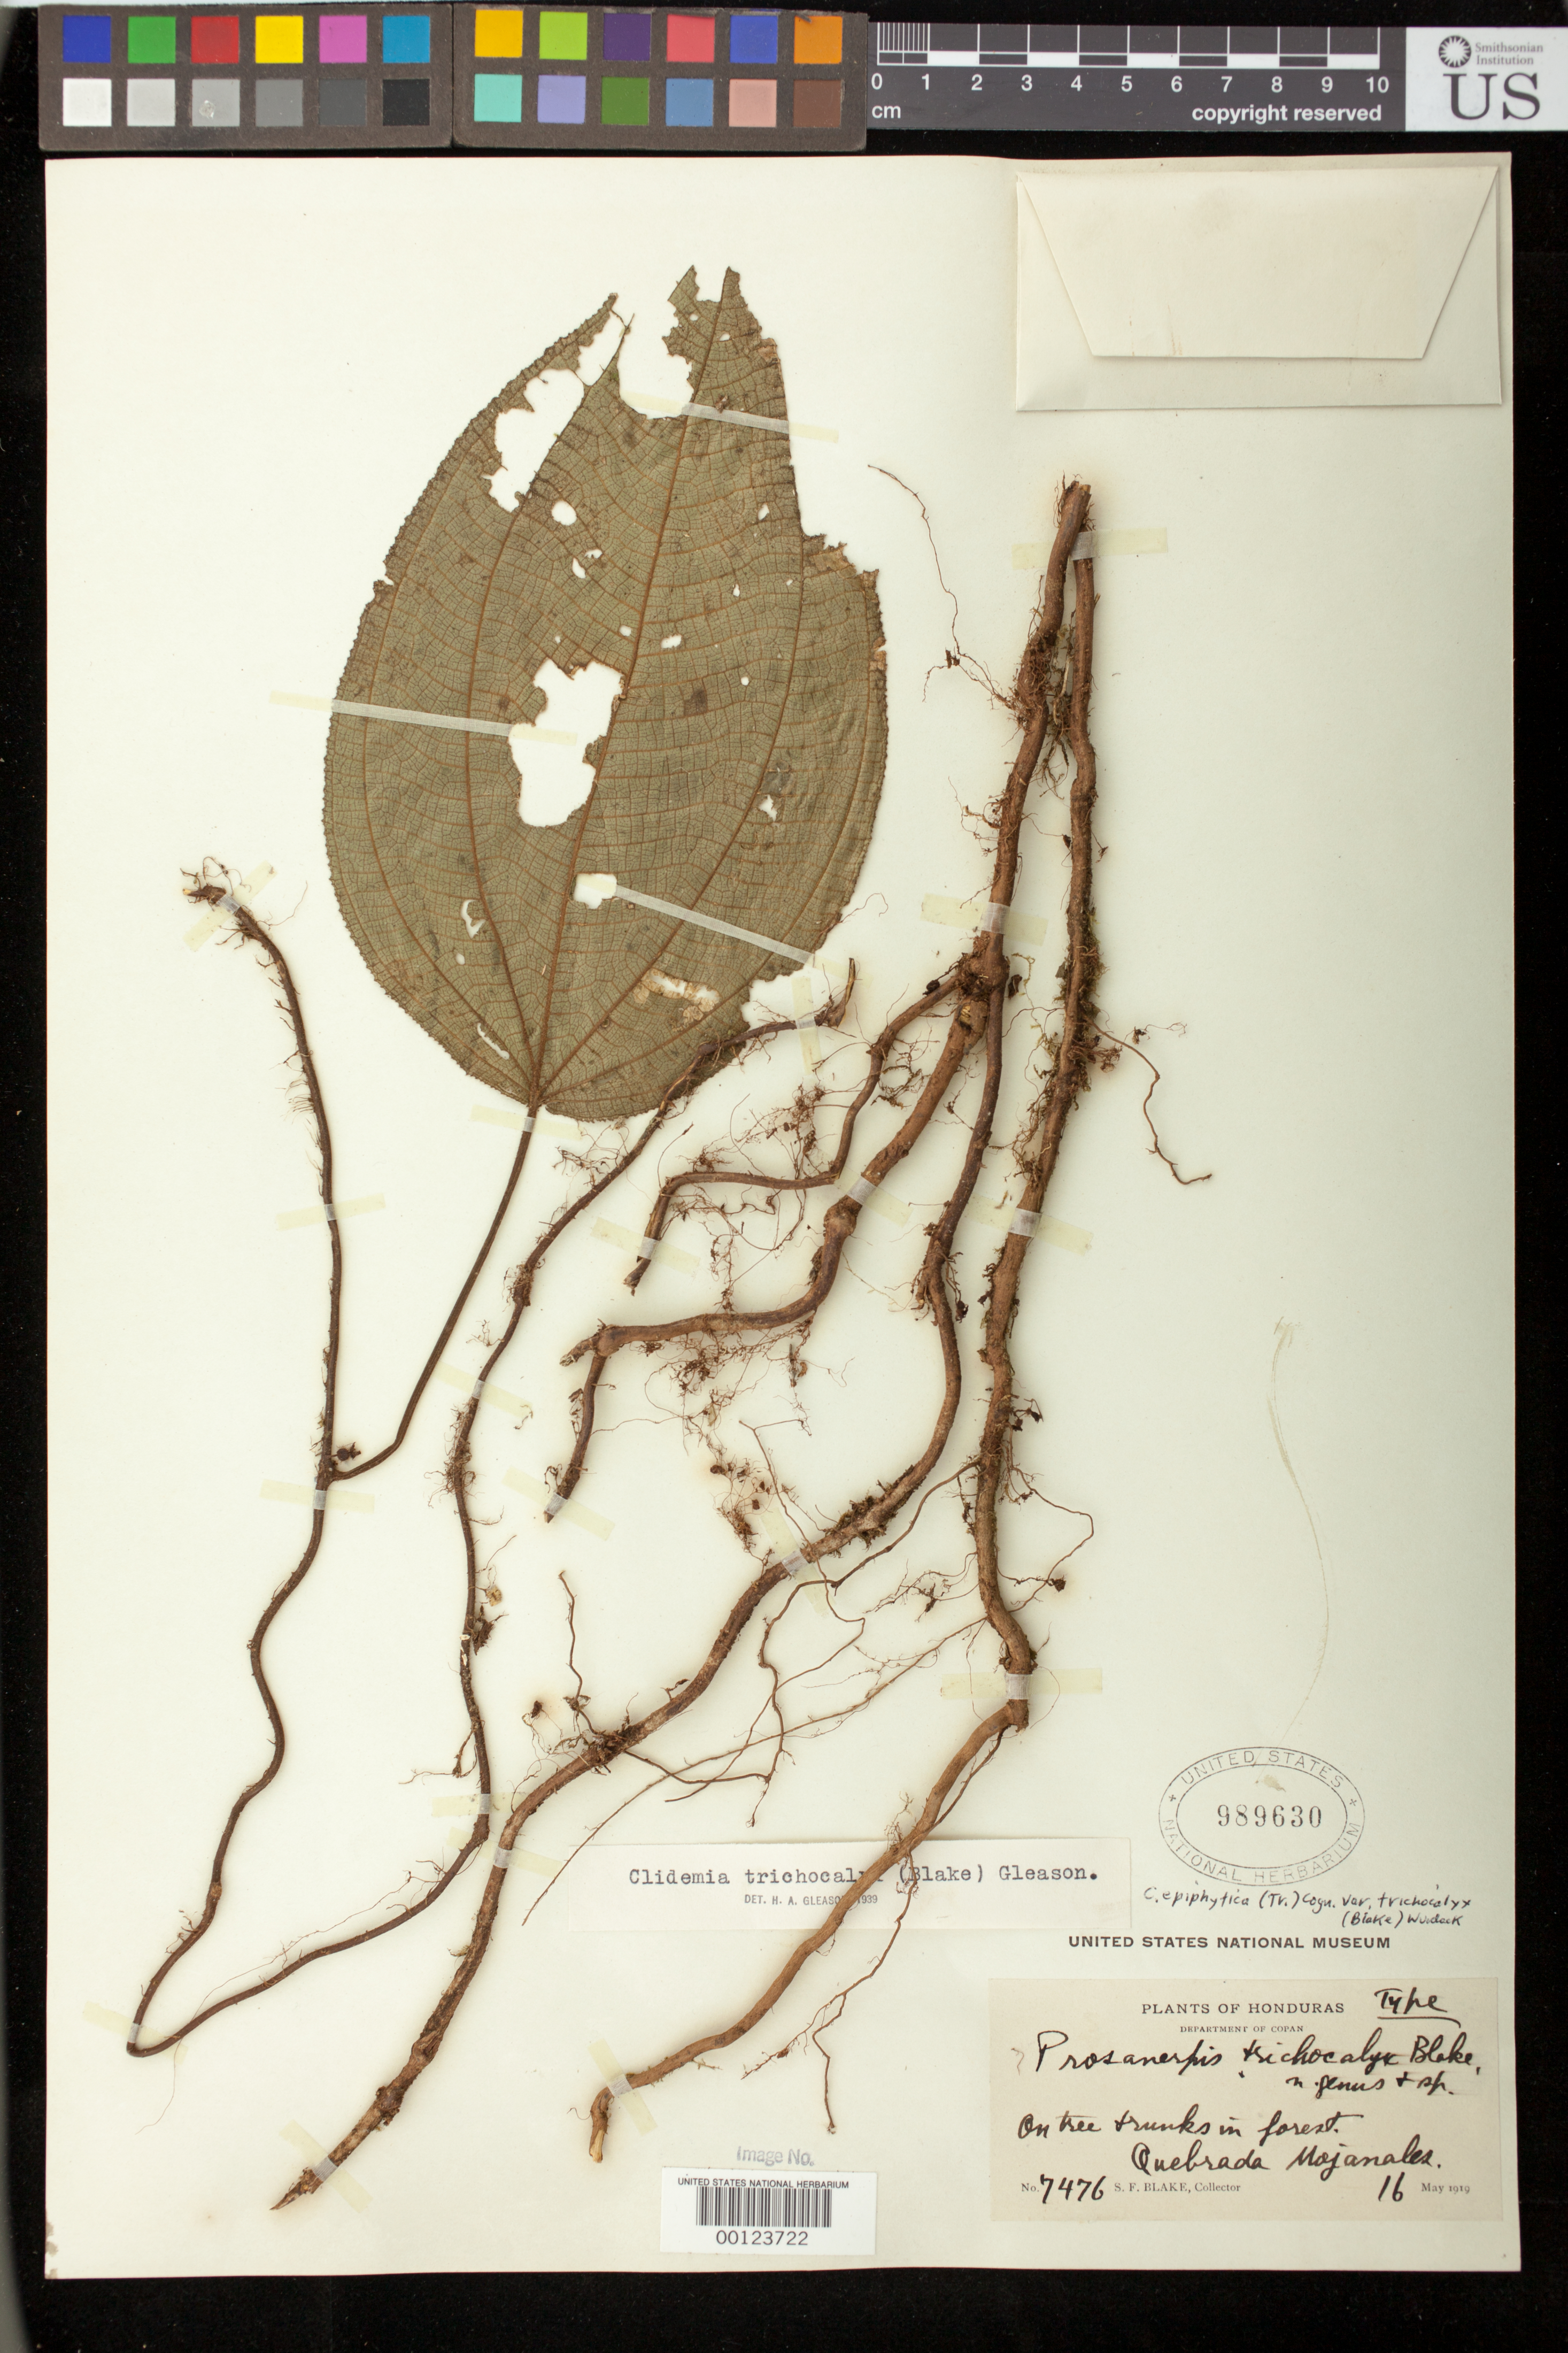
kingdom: Plantae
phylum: Tracheophyta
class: Magnoliopsida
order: Myrtales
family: Melastomataceae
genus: Prosanerpis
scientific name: Prosanerpis trichocalyx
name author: S.F. Blake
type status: Holotype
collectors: S. Blake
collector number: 7476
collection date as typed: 16 May 1919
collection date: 1919-05-16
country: Honduras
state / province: Copán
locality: Quebrada Mojanales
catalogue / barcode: US 989630